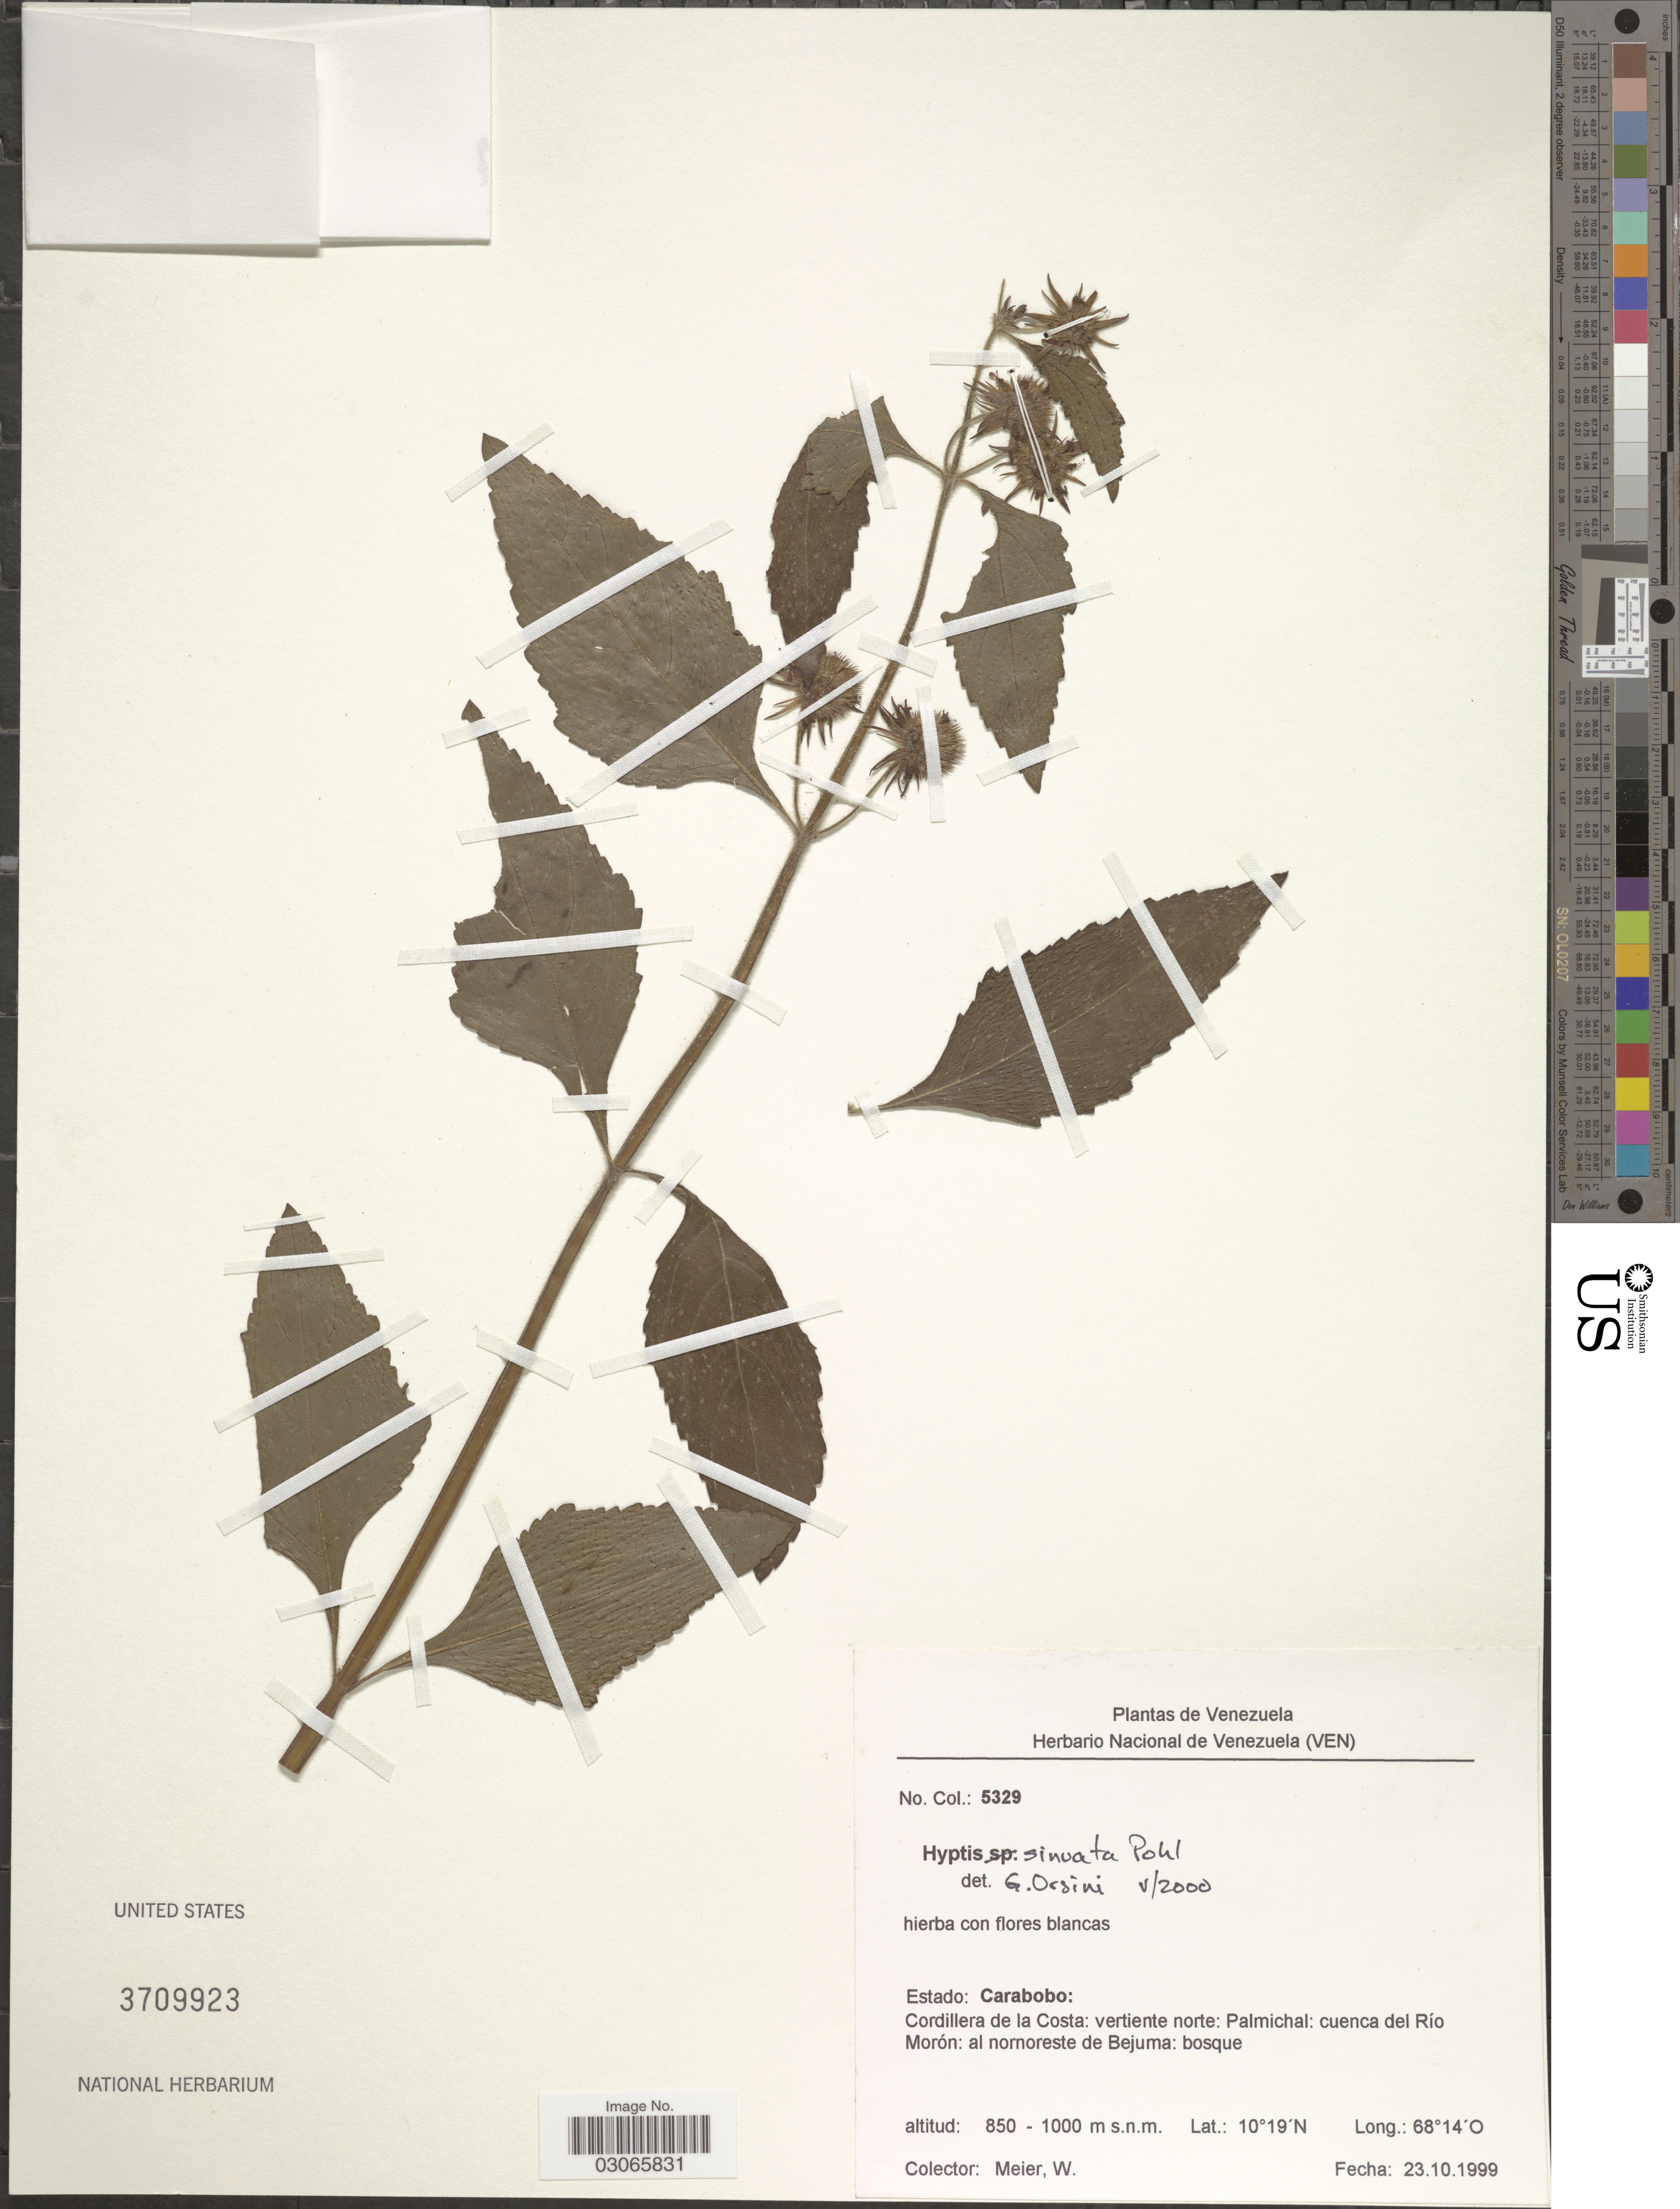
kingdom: Plantae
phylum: Tracheophyta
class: Magnoliopsida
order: Lamiales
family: Lamiaceae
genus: Hyptis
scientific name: Hyptis sinuata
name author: Pohl ex Benth.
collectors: W. Meier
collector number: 5329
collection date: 1999-10-23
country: Venezuela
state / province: Carabobo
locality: Cordillera de la Costa: vertiente norte: Palmichal: cuenca del Río Morón: al noroeste de Bejuma: bosque.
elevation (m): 850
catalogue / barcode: US 3709923